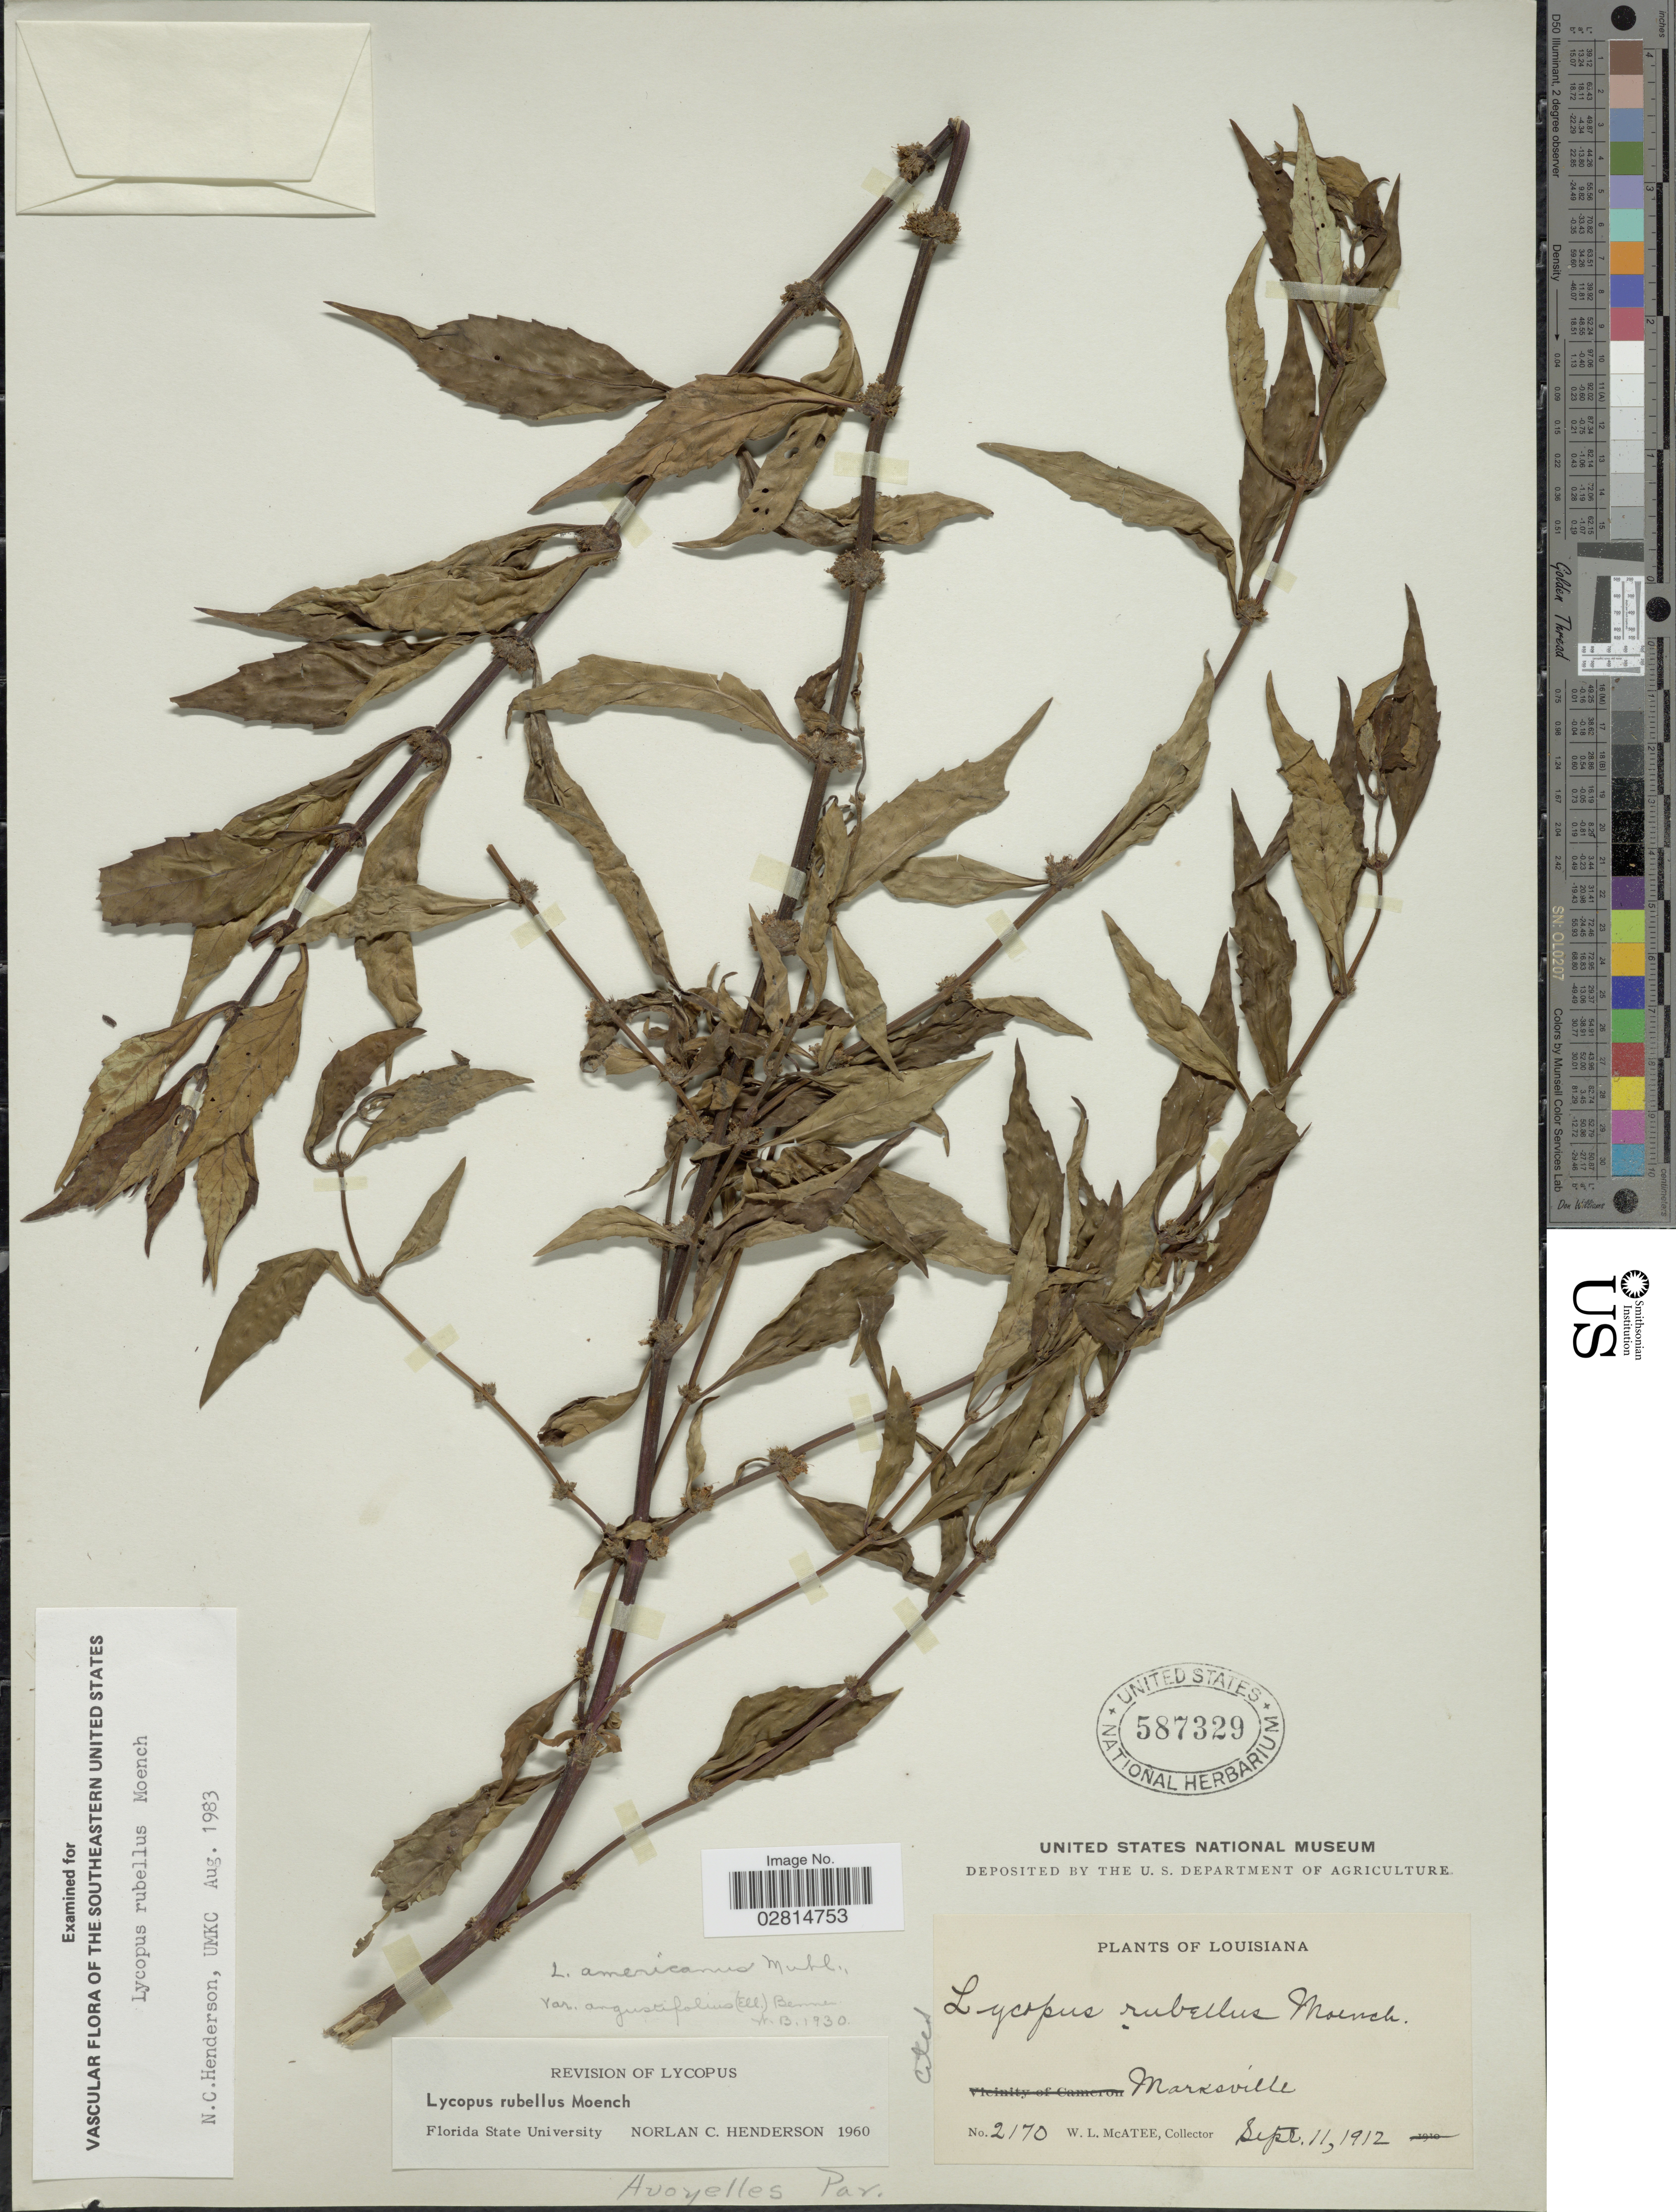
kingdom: Plantae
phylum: Tracheophyta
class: Magnoliopsida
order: Lamiales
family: Lamiaceae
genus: Lycopus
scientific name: Lycopus rubellus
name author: Moench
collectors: W. McAtee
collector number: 2170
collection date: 1912-09-11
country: United States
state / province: Louisiana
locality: Marksville. Avoyelles Par.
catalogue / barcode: US 587329